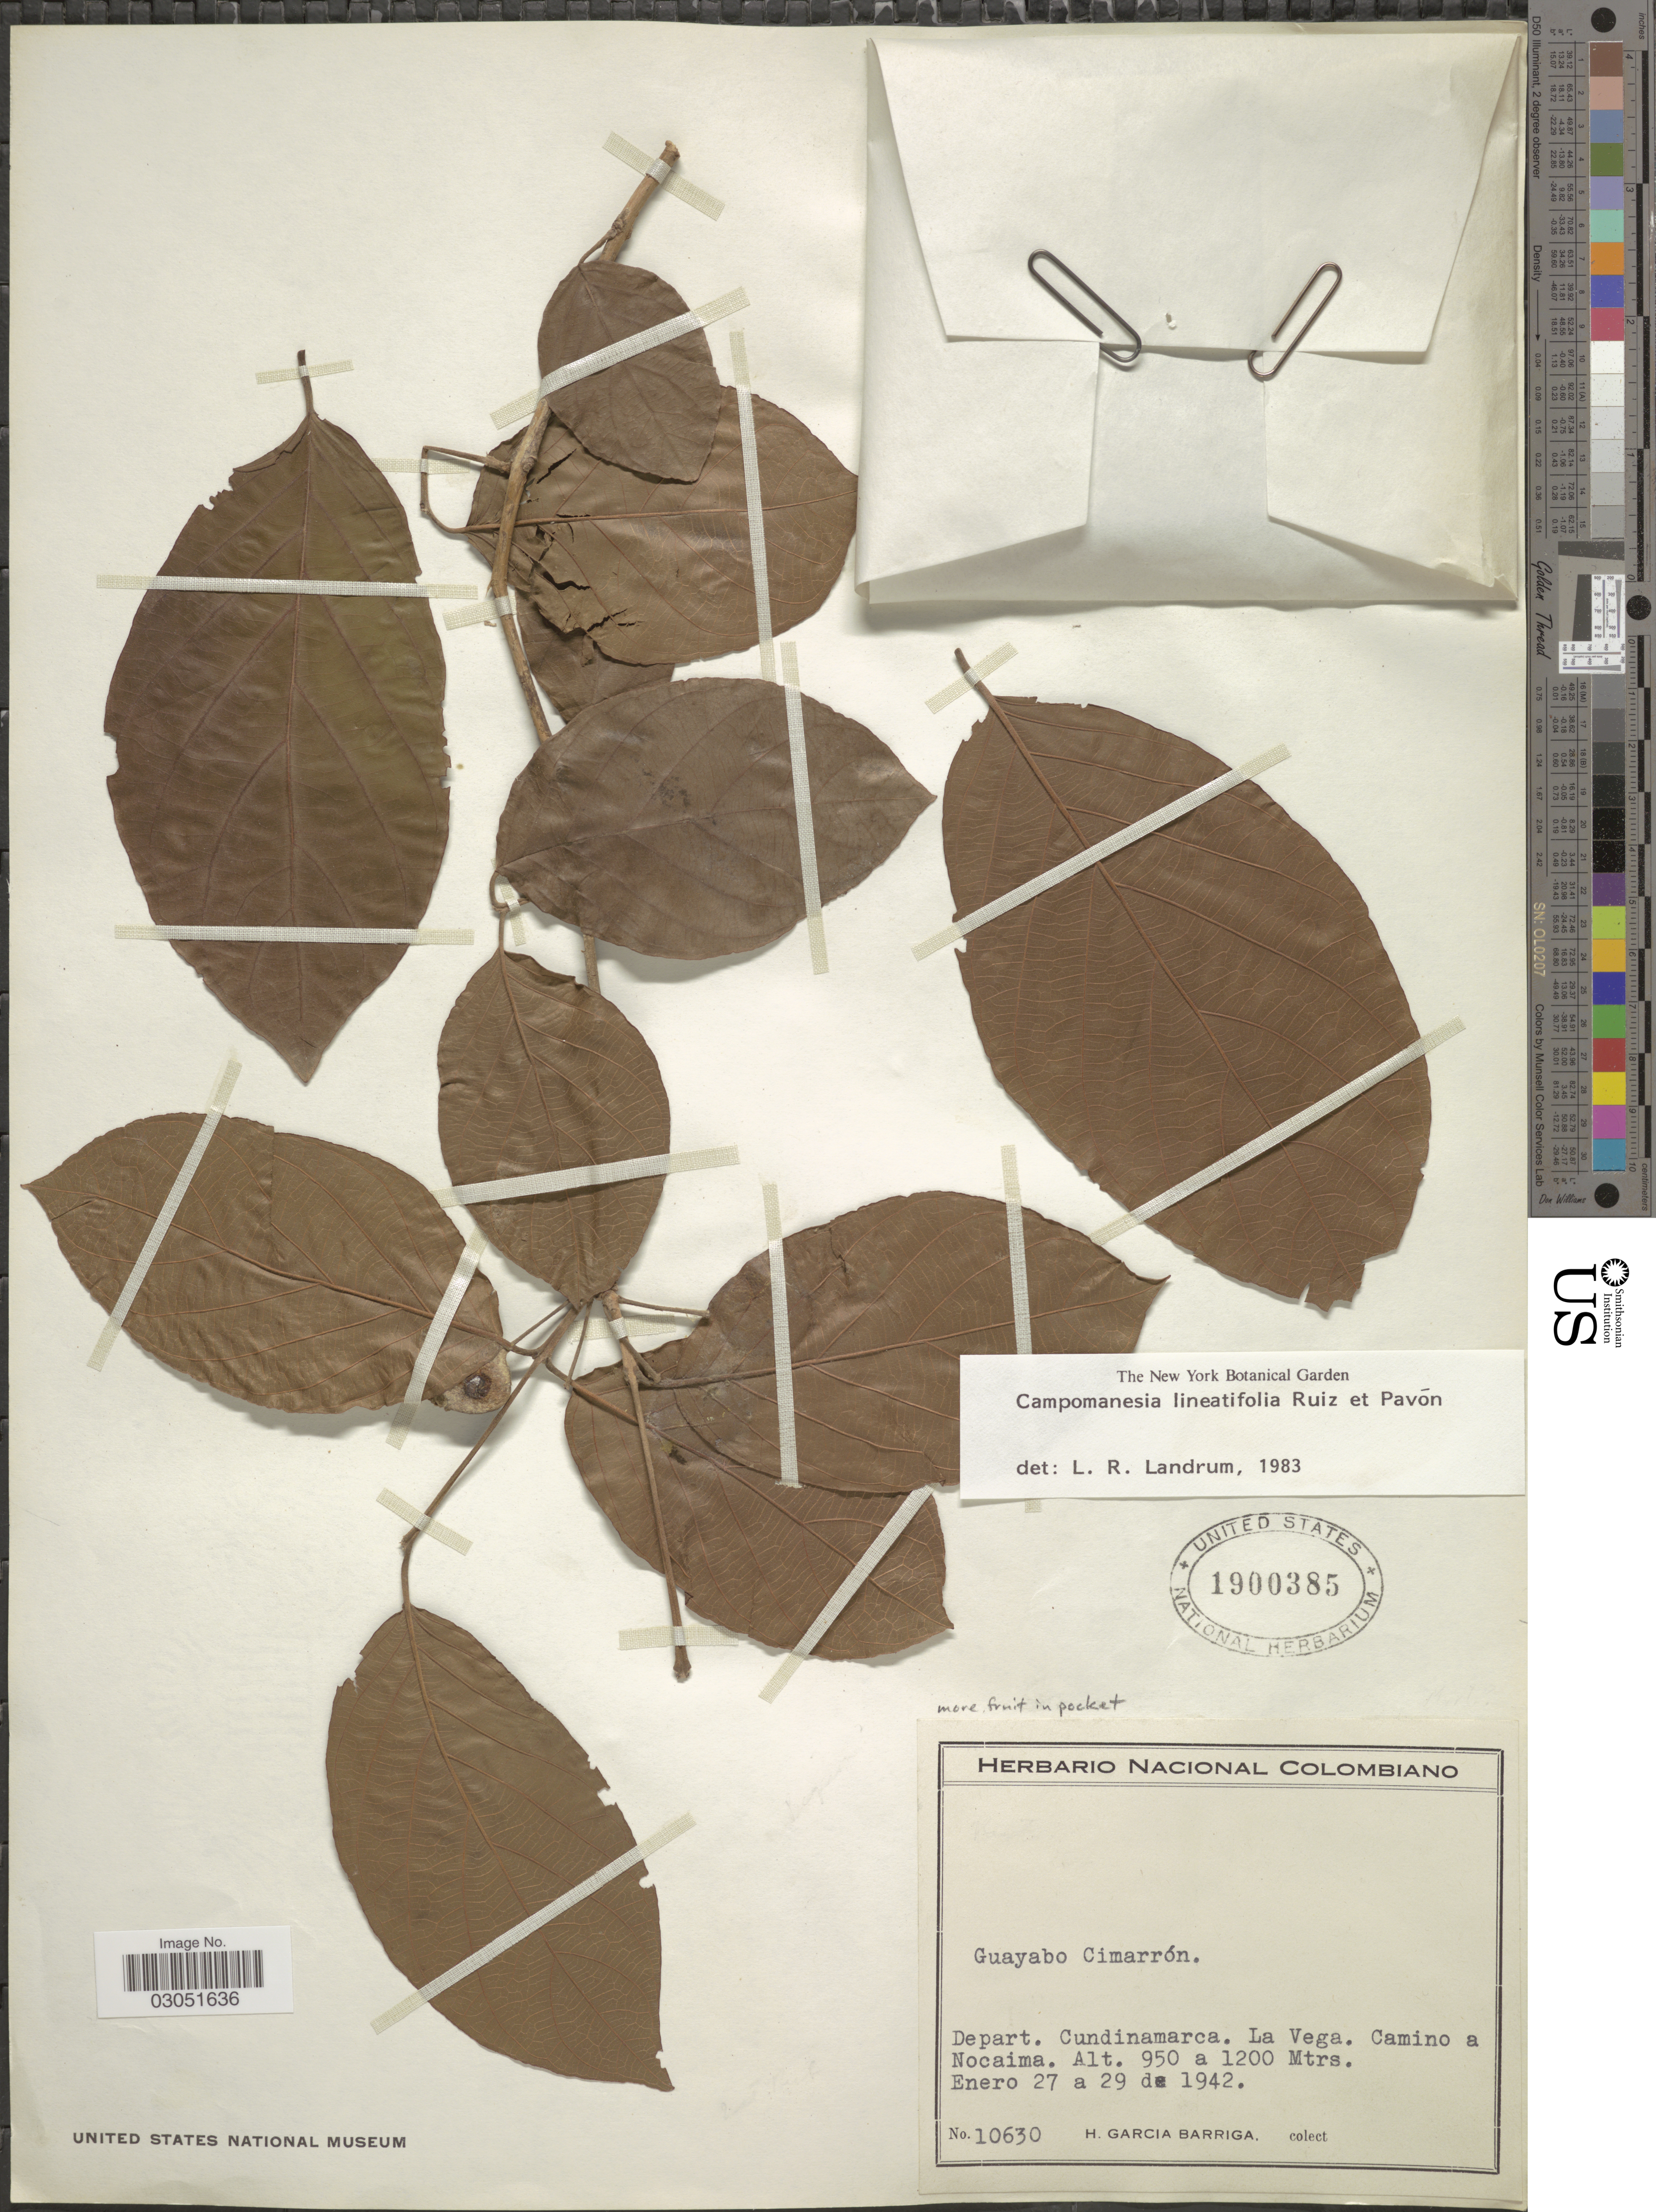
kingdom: Plantae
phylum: Tracheophyta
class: Magnoliopsida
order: Myrtales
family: Myrtaceae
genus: Campomanesia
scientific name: Campomanesia lineatifolia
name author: Ruiz & Pav.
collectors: H. García Barriga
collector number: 10630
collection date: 1942-01-27/1942-01-29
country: Colombia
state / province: Cundinamarca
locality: Depart. Cundinamarca. La Vega. Camino a Noicaima.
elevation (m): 950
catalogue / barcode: US 1900385